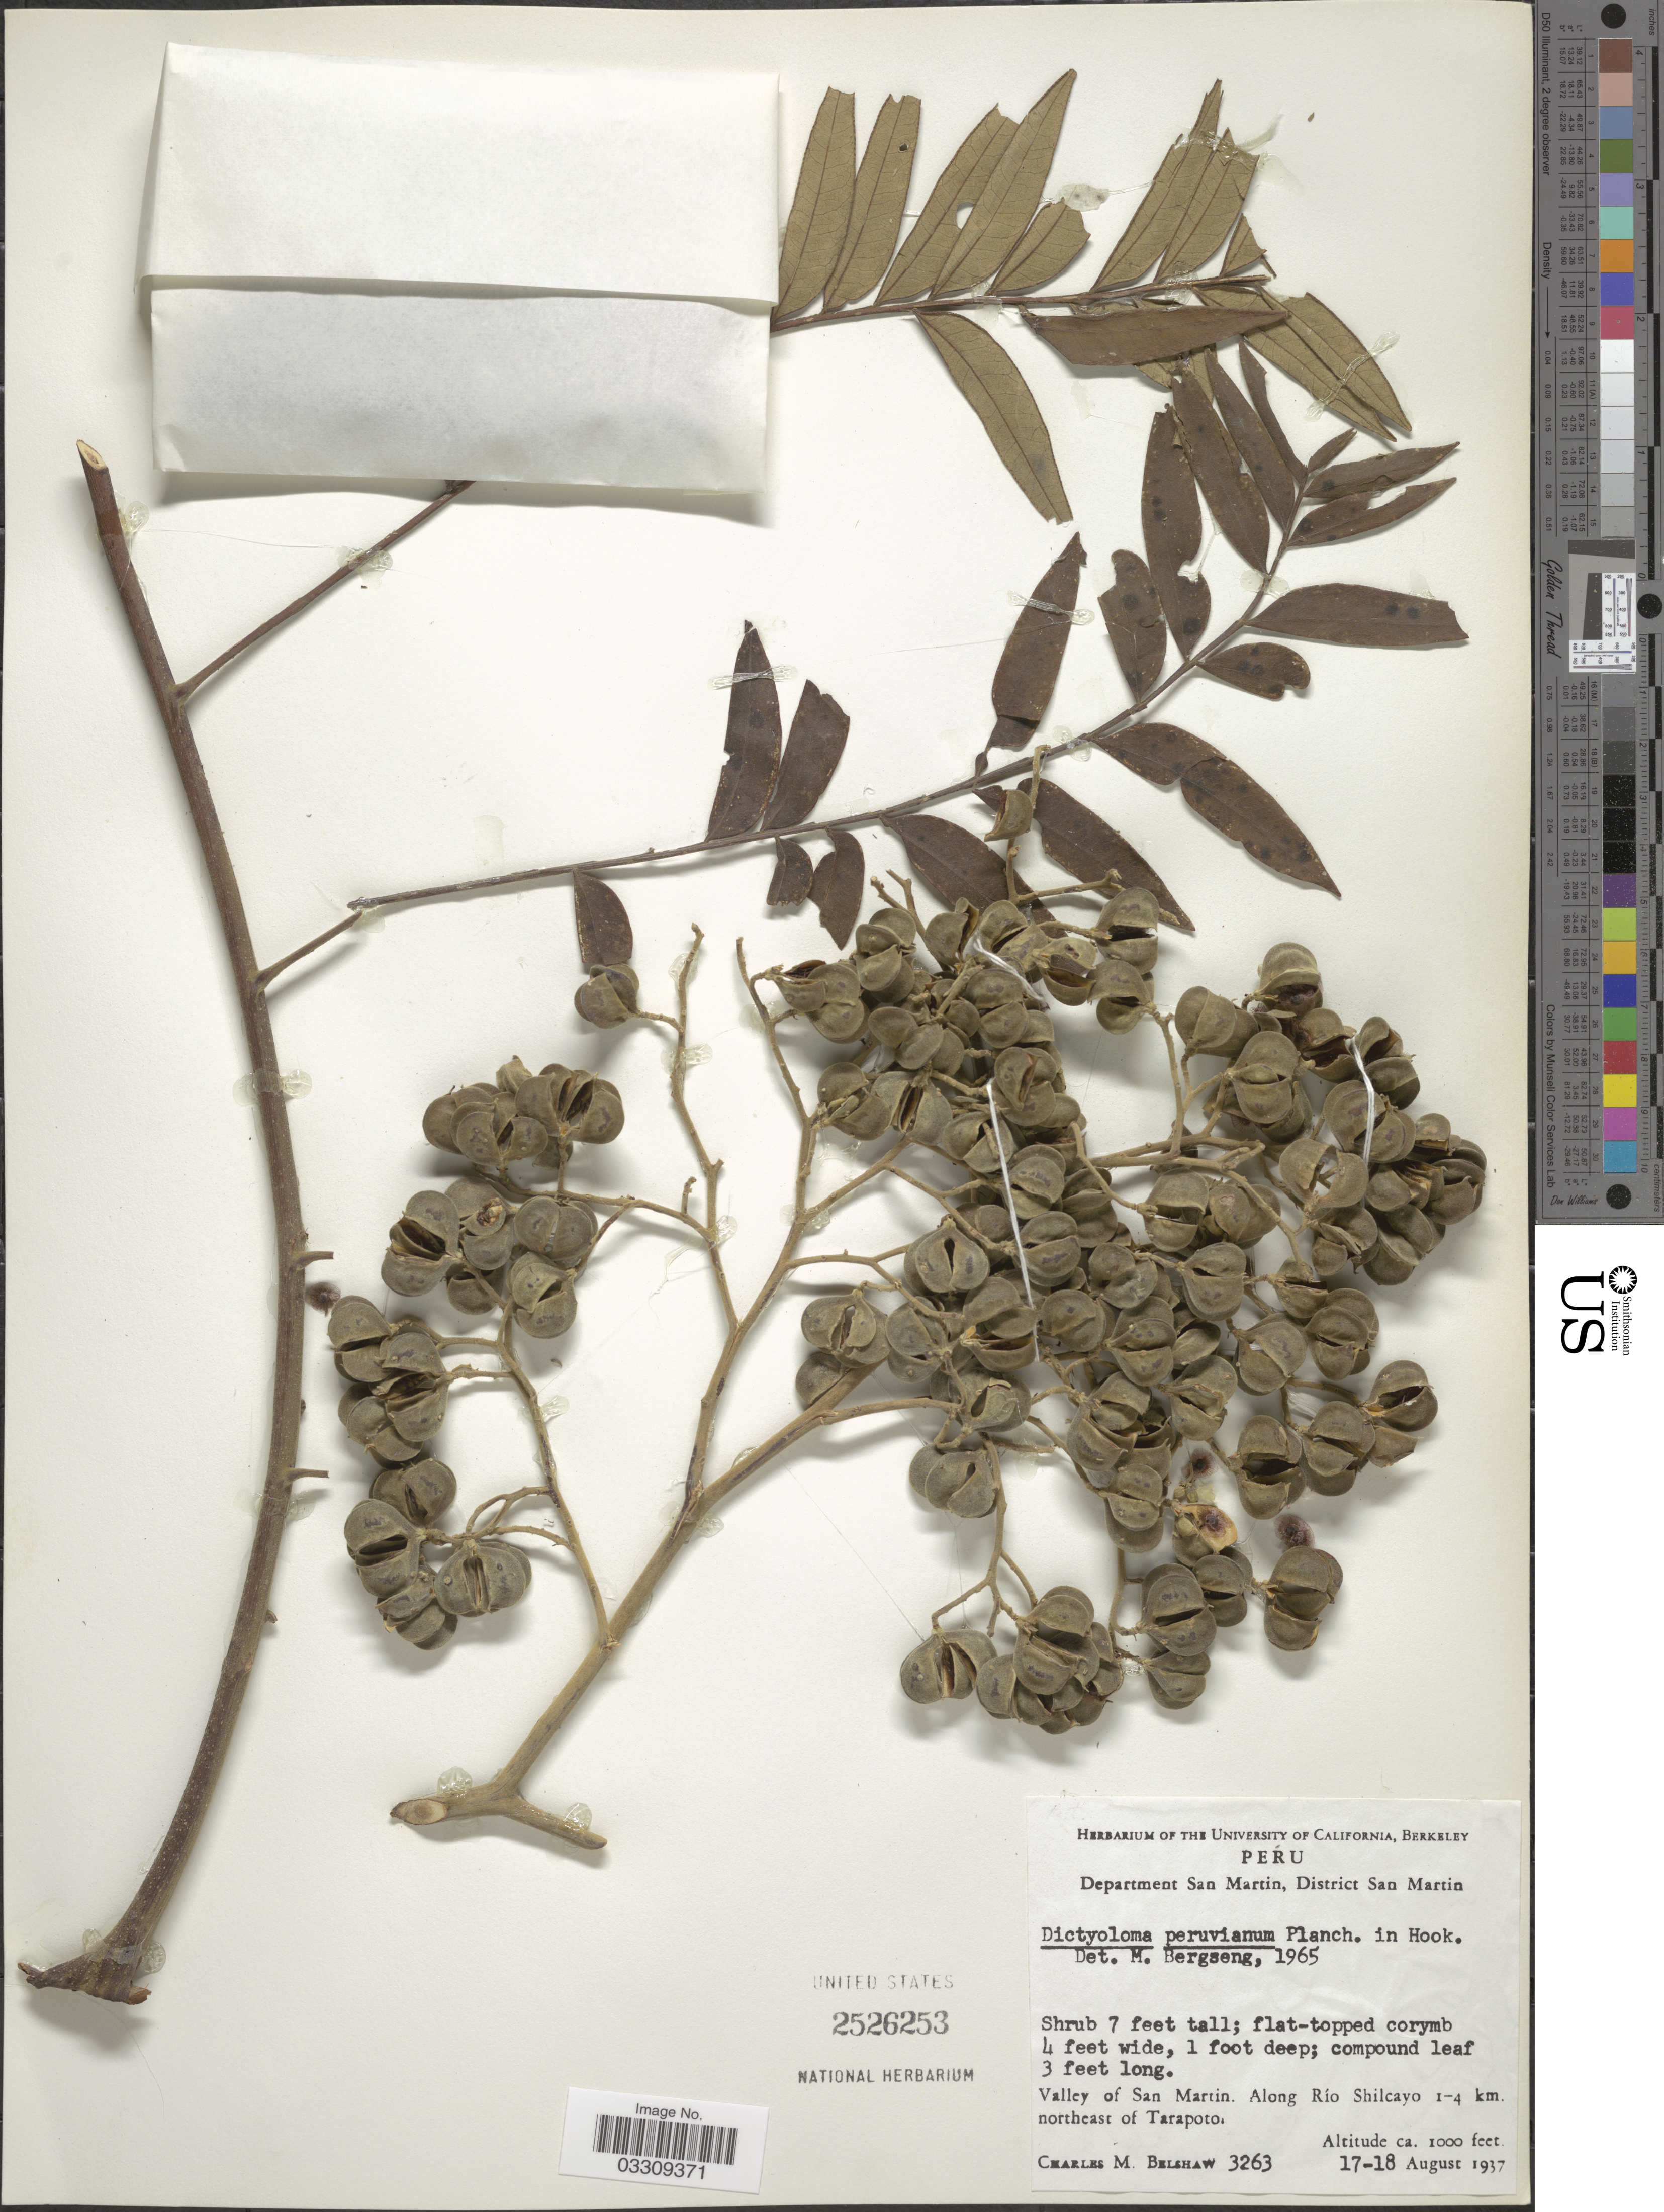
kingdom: Plantae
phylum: Tracheophyta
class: Magnoliopsida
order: Sapindales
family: Rutaceae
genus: Dictyoloma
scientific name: Dictyoloma peruvianum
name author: Planch.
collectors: C. Shaw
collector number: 3263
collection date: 1937-08-17/1937-08-18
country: Peru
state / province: San Martín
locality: Department San Martin, District San Martin. Valley of San Martin. Along Río Shilcayo 1-4 km. northeast of Tarapoto.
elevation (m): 305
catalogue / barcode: US 2526253